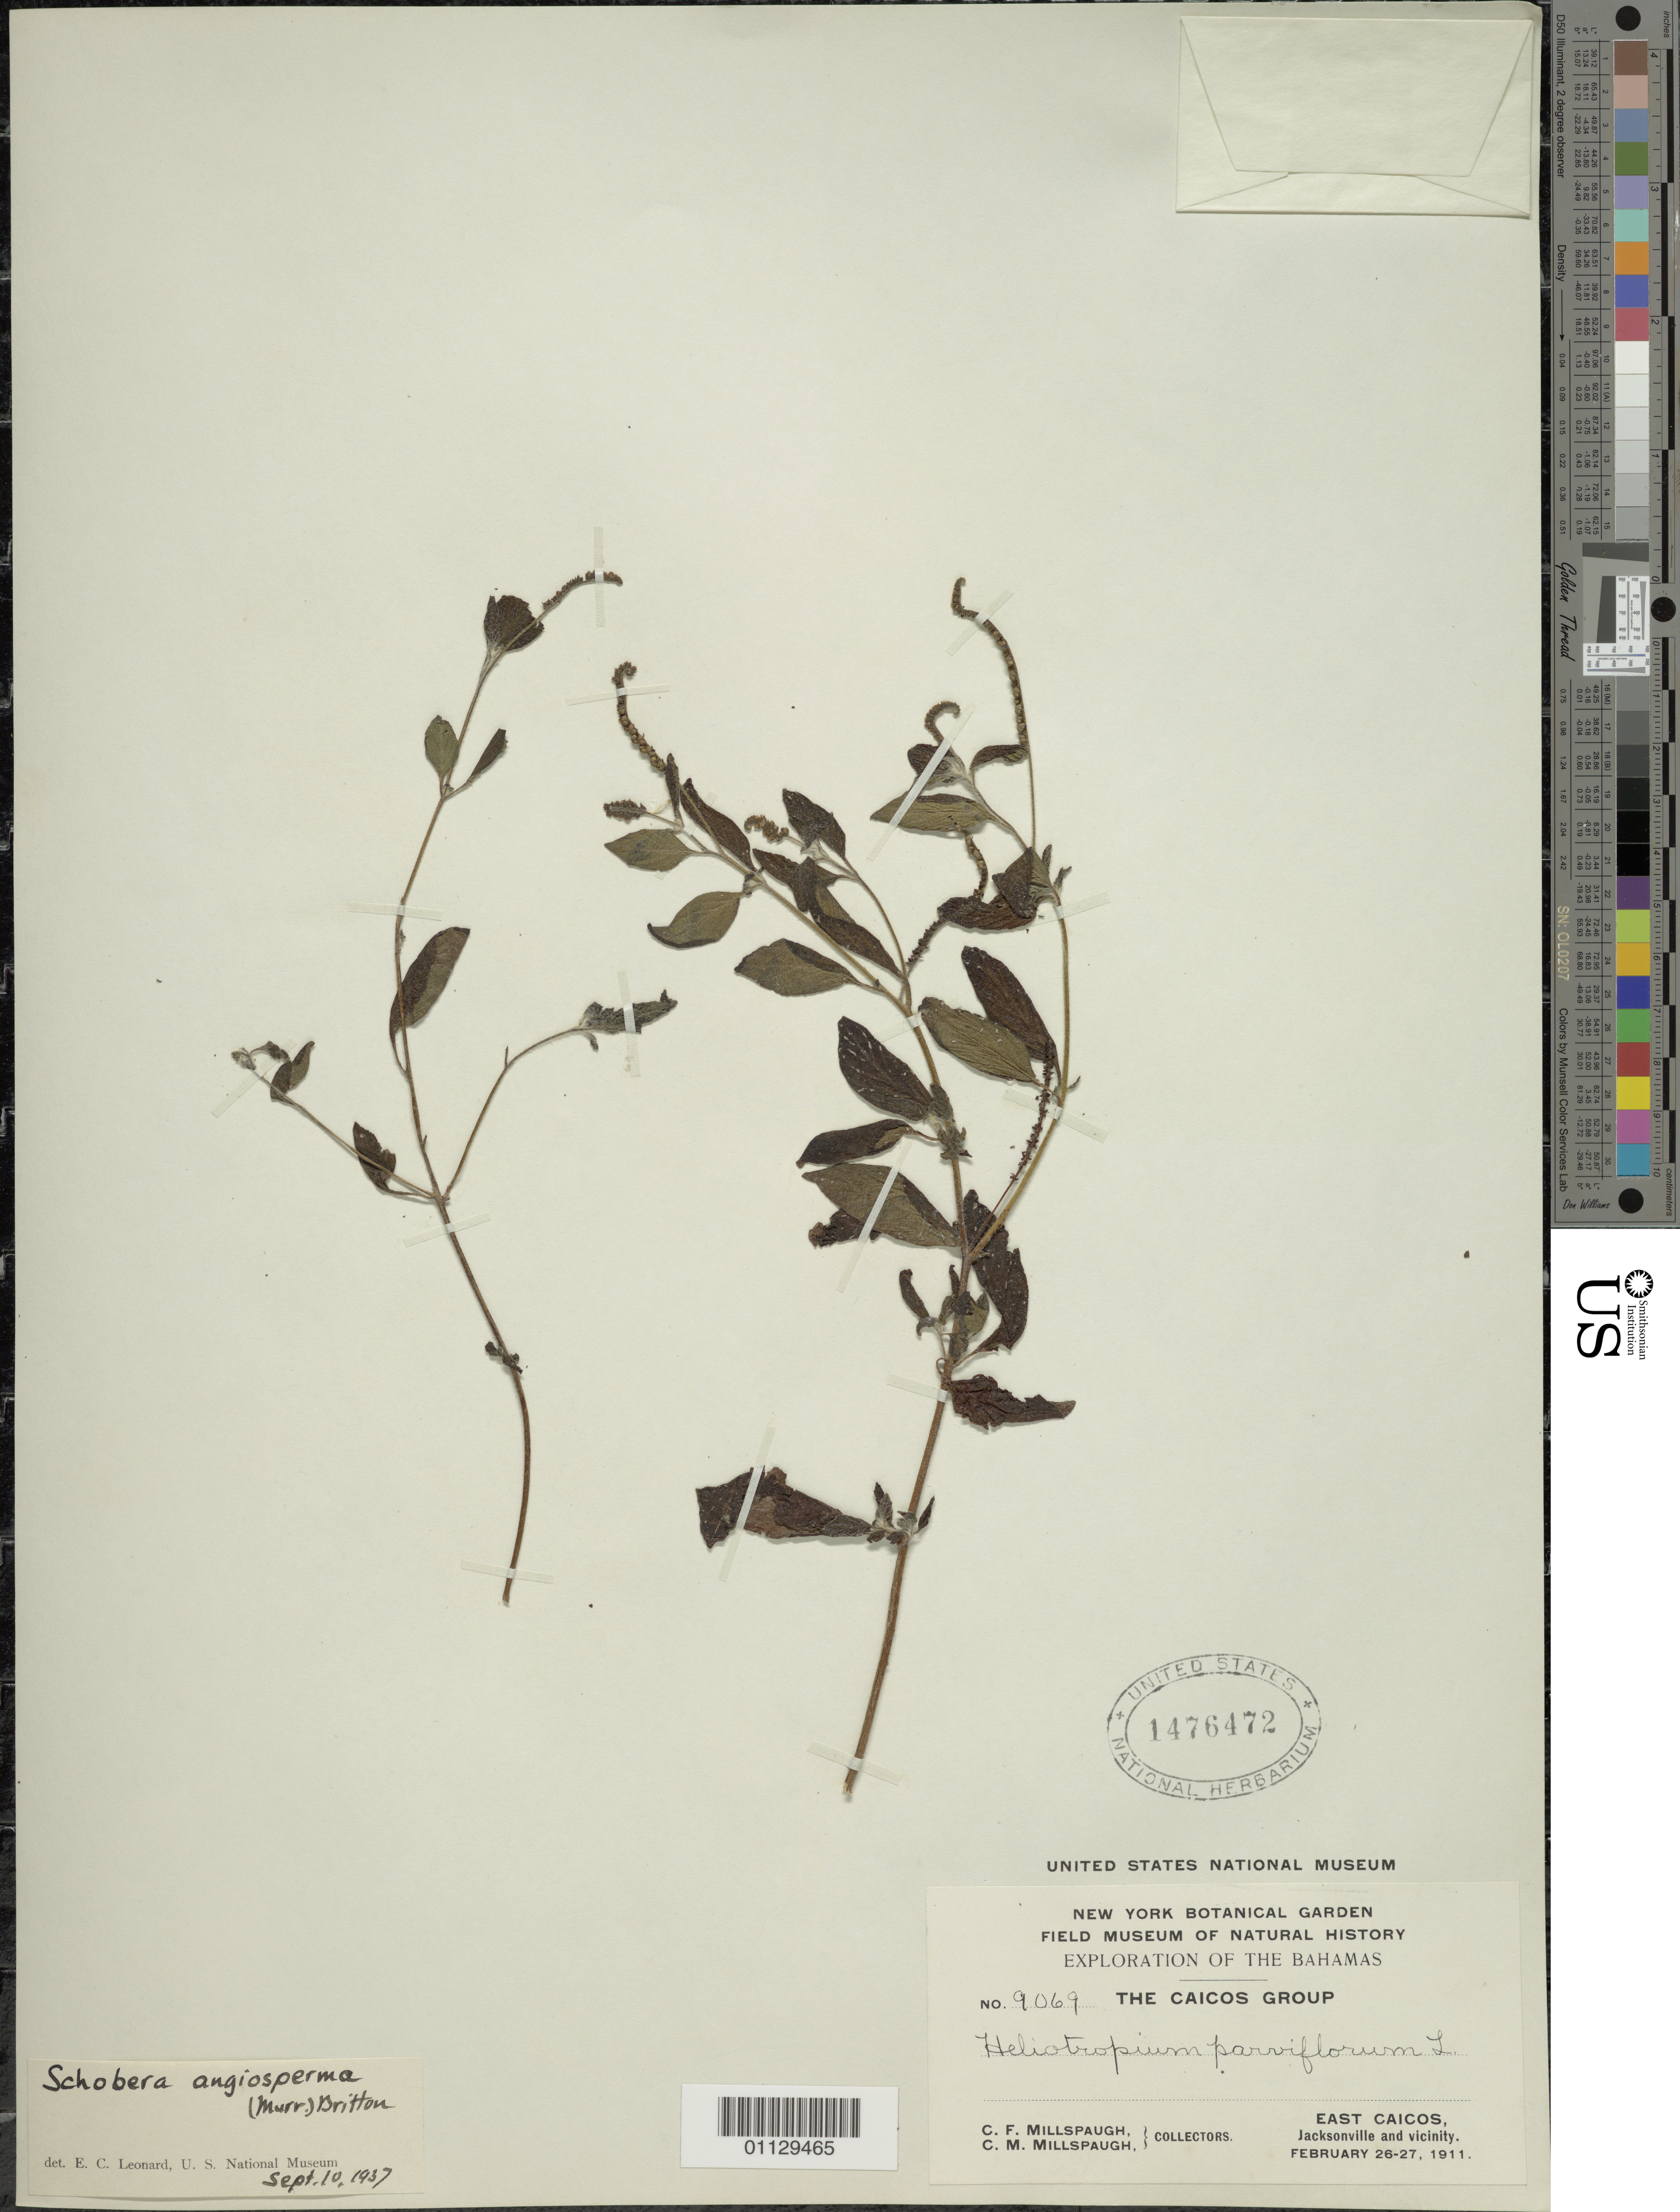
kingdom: Plantae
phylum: Tracheophyta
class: Magnoliopsida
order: Boraginales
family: Heliotropiaceae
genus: Heliotropium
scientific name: Heliotropium parviflorum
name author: L.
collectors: C. F. Millspaugh & C. Millspaugh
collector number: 9069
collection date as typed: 26 Feb 1911 to 27 Feb 1911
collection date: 1911-02-26/1911-02-27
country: Bahamas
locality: The Caicos Group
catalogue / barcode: US 1476472